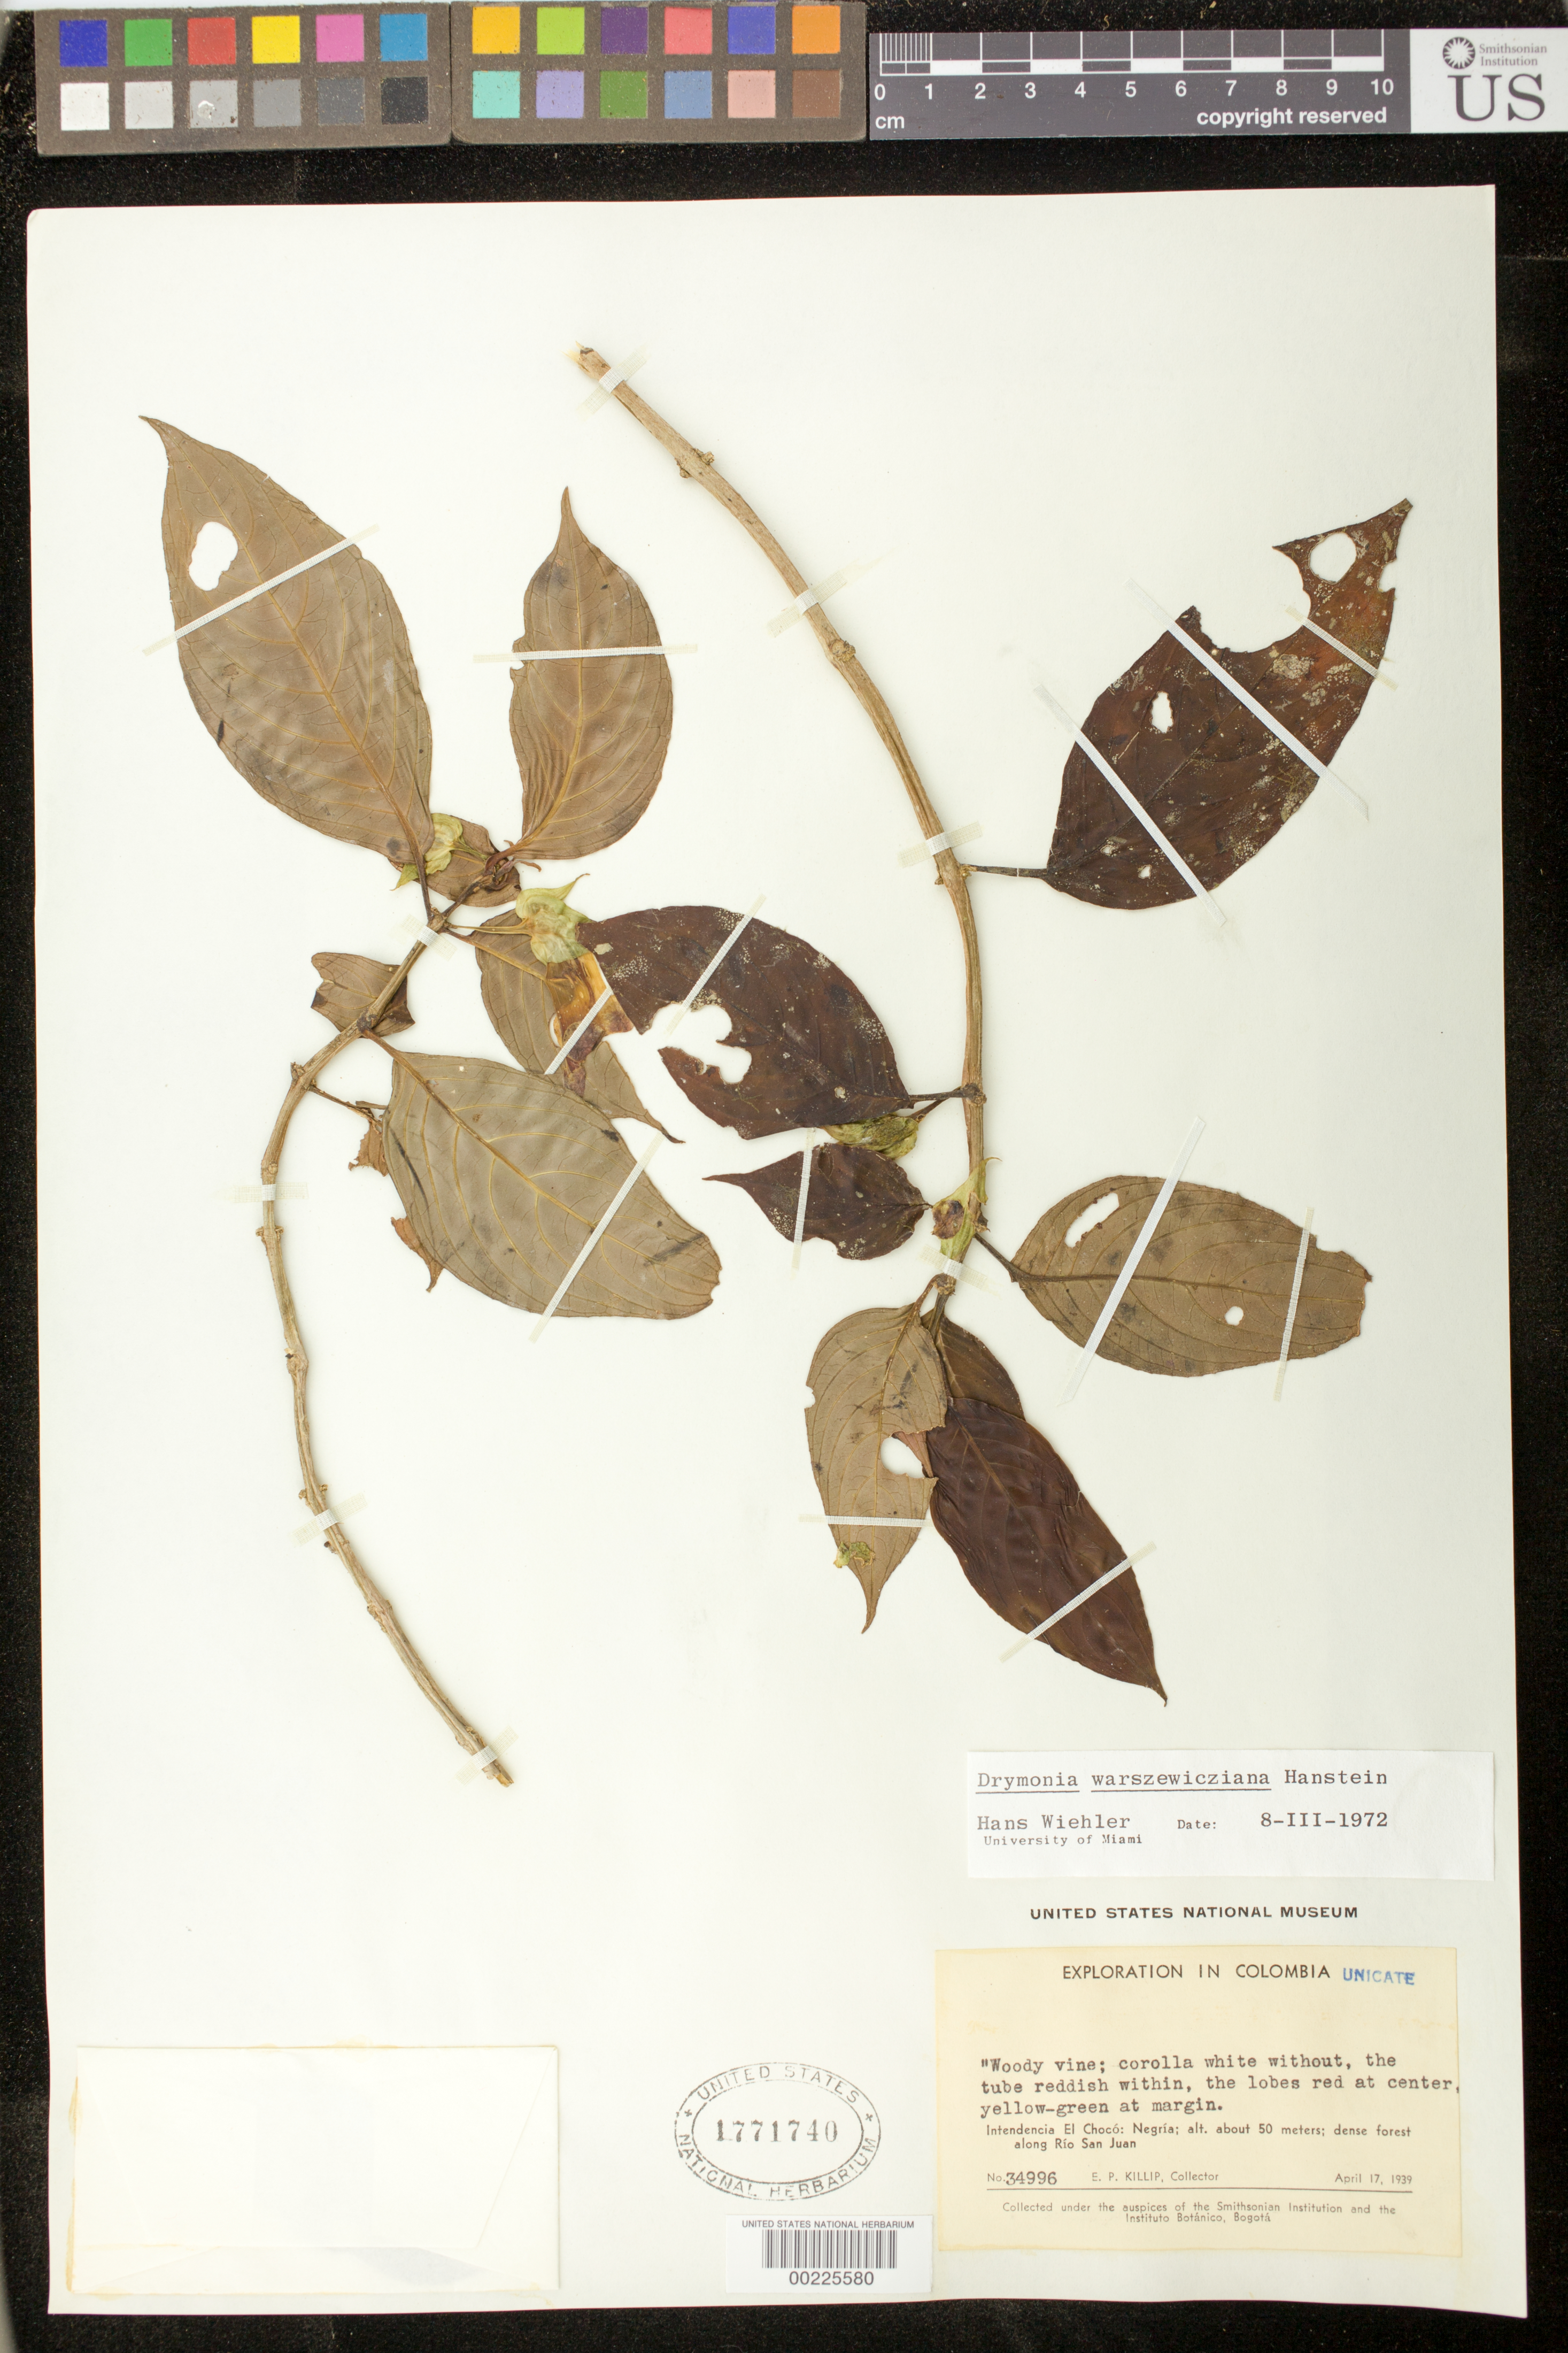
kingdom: Plantae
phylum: Tracheophyta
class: Magnoliopsida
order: Lamiales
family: Gesneriaceae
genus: Drymonia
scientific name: Drymonia warszewicziana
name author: Hanst.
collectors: E. P. Killip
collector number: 34996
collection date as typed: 17 Apr 1939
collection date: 1939-04-17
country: Colombia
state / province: Chocó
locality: Negria, along Rio San Juan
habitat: Dense forest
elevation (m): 50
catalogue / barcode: US 1771740